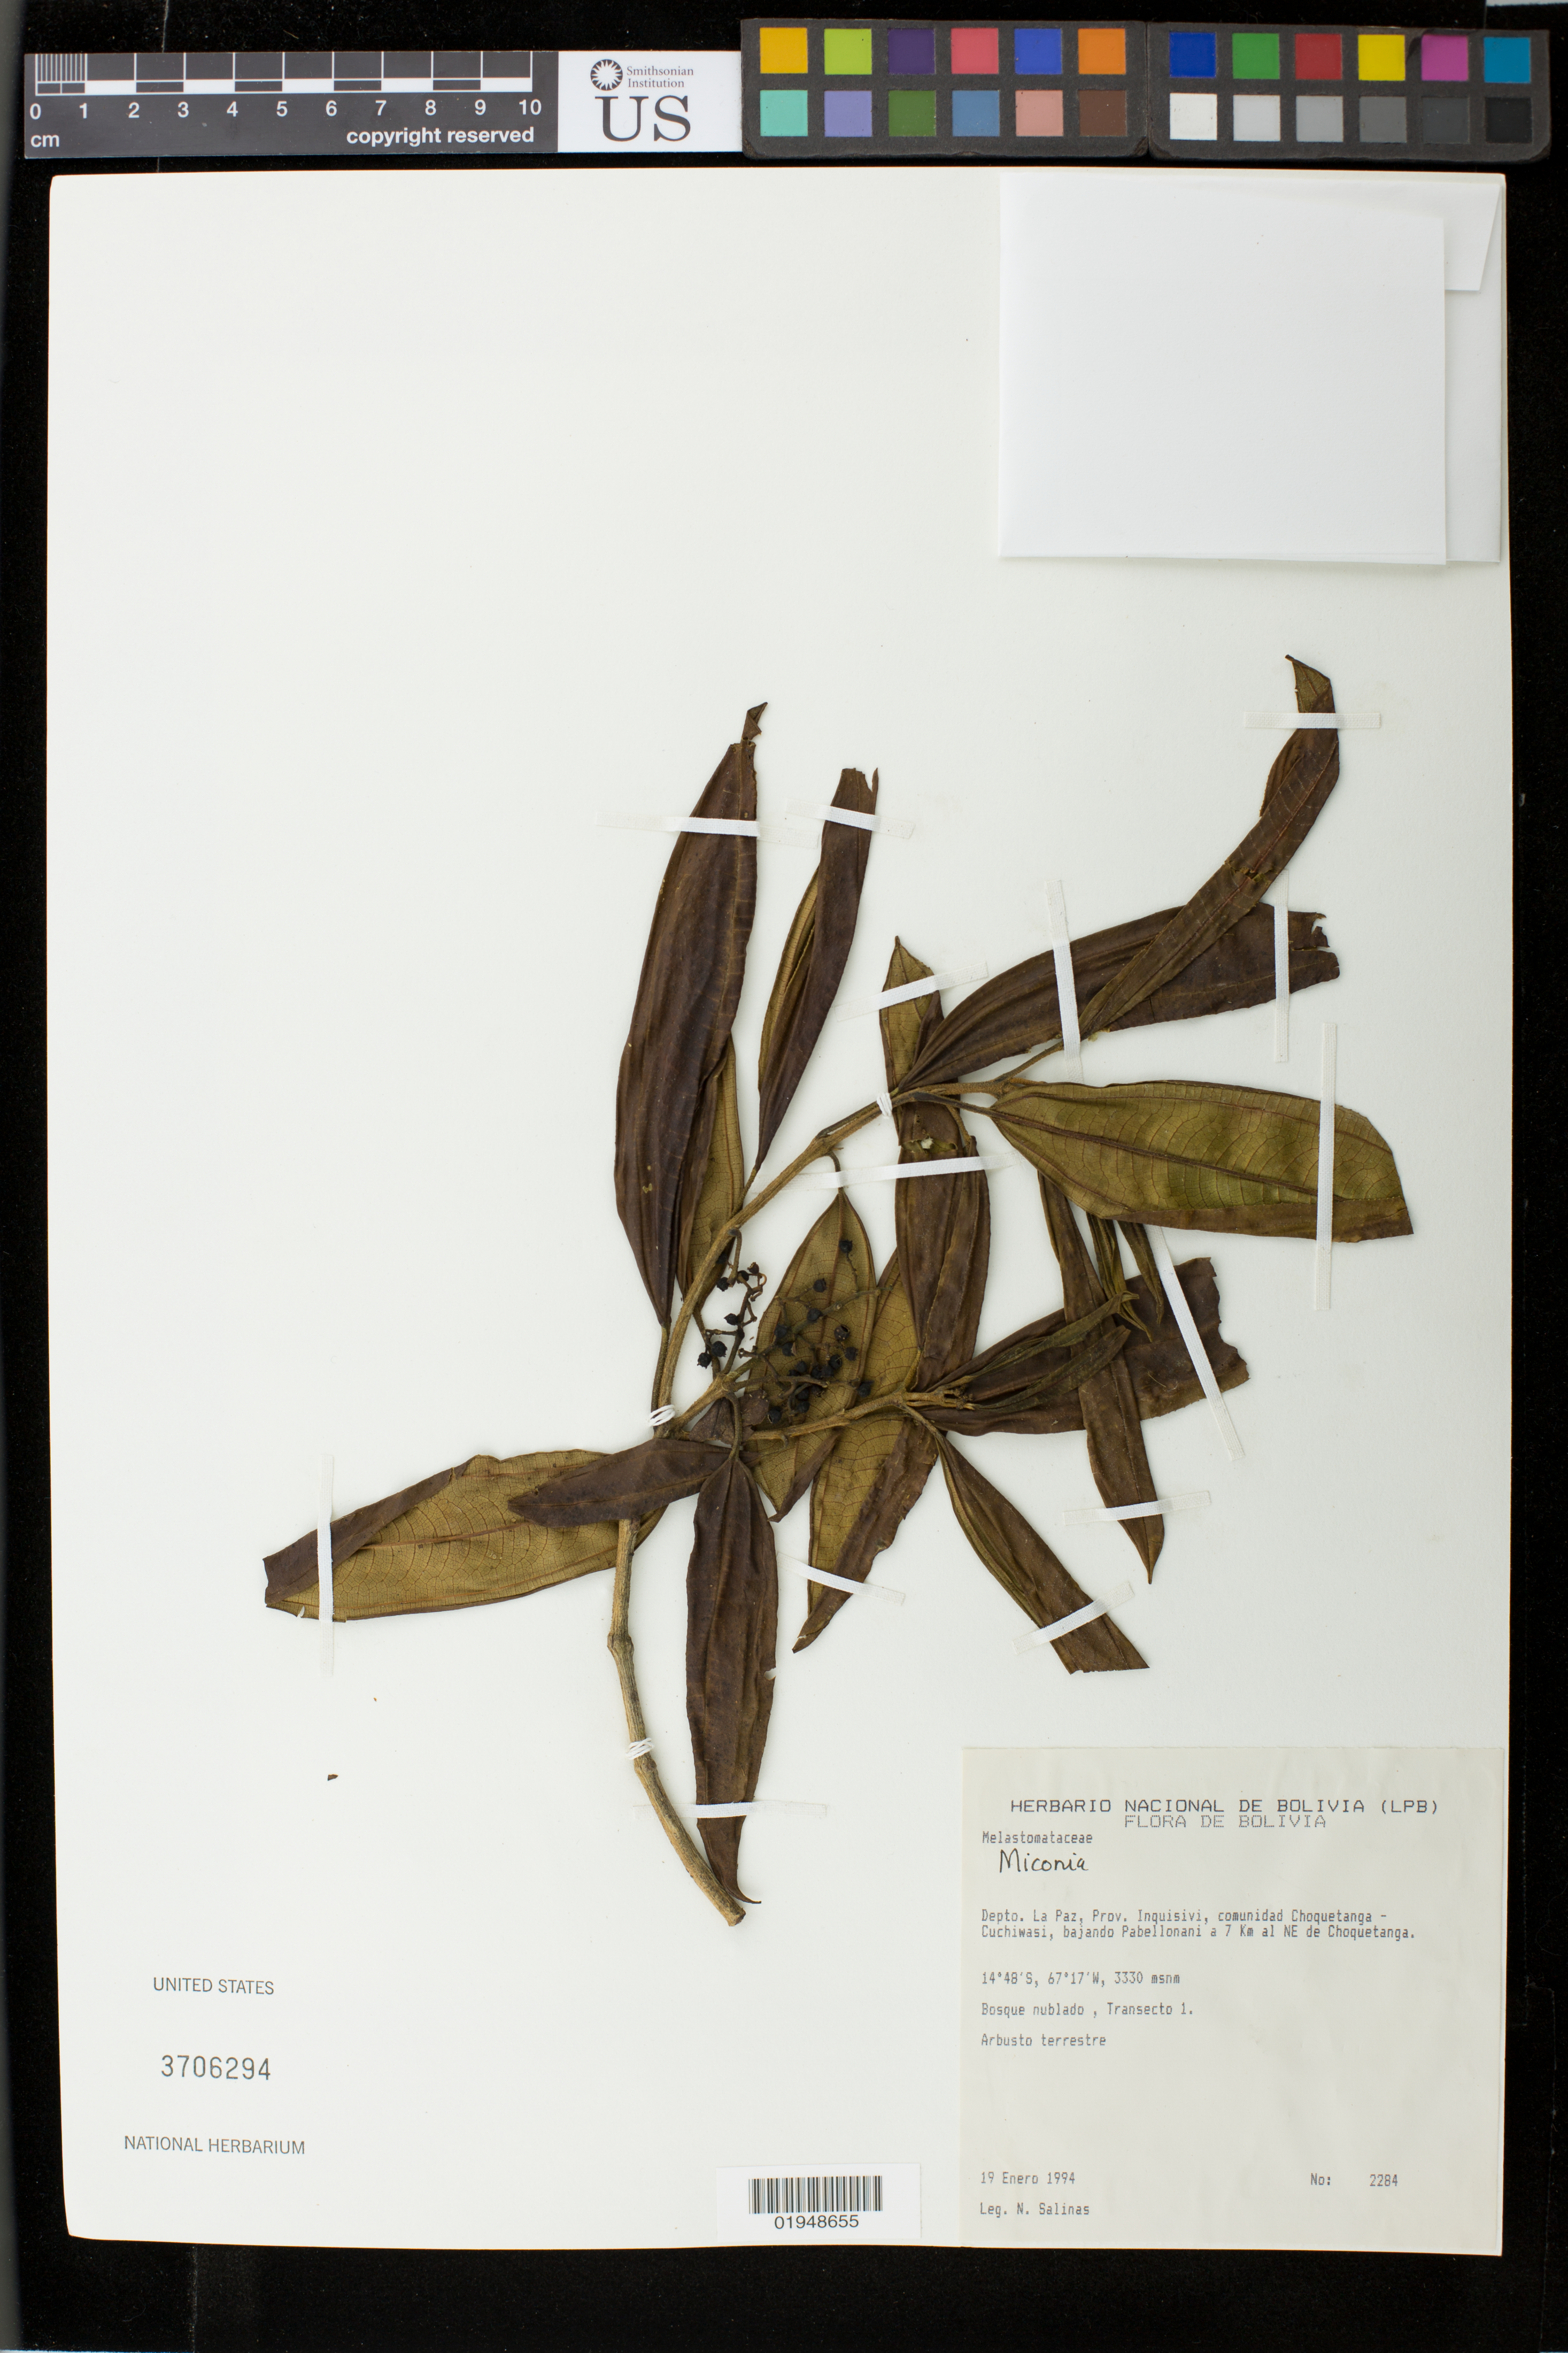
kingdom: Plantae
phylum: Tracheophyta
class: Magnoliopsida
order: Myrtales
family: Melastomataceae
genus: Miconia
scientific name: Miconia sp.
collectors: N. Salinas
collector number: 2284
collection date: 1994-01-19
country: Bolivia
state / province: La Paz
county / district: Inquisivi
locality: comunidad Choquetanga-Cuchiwasi, bajando Pabellonani a 7 k m al NE de Choquetanga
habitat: Cloud forest.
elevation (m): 3300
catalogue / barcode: US 3706294